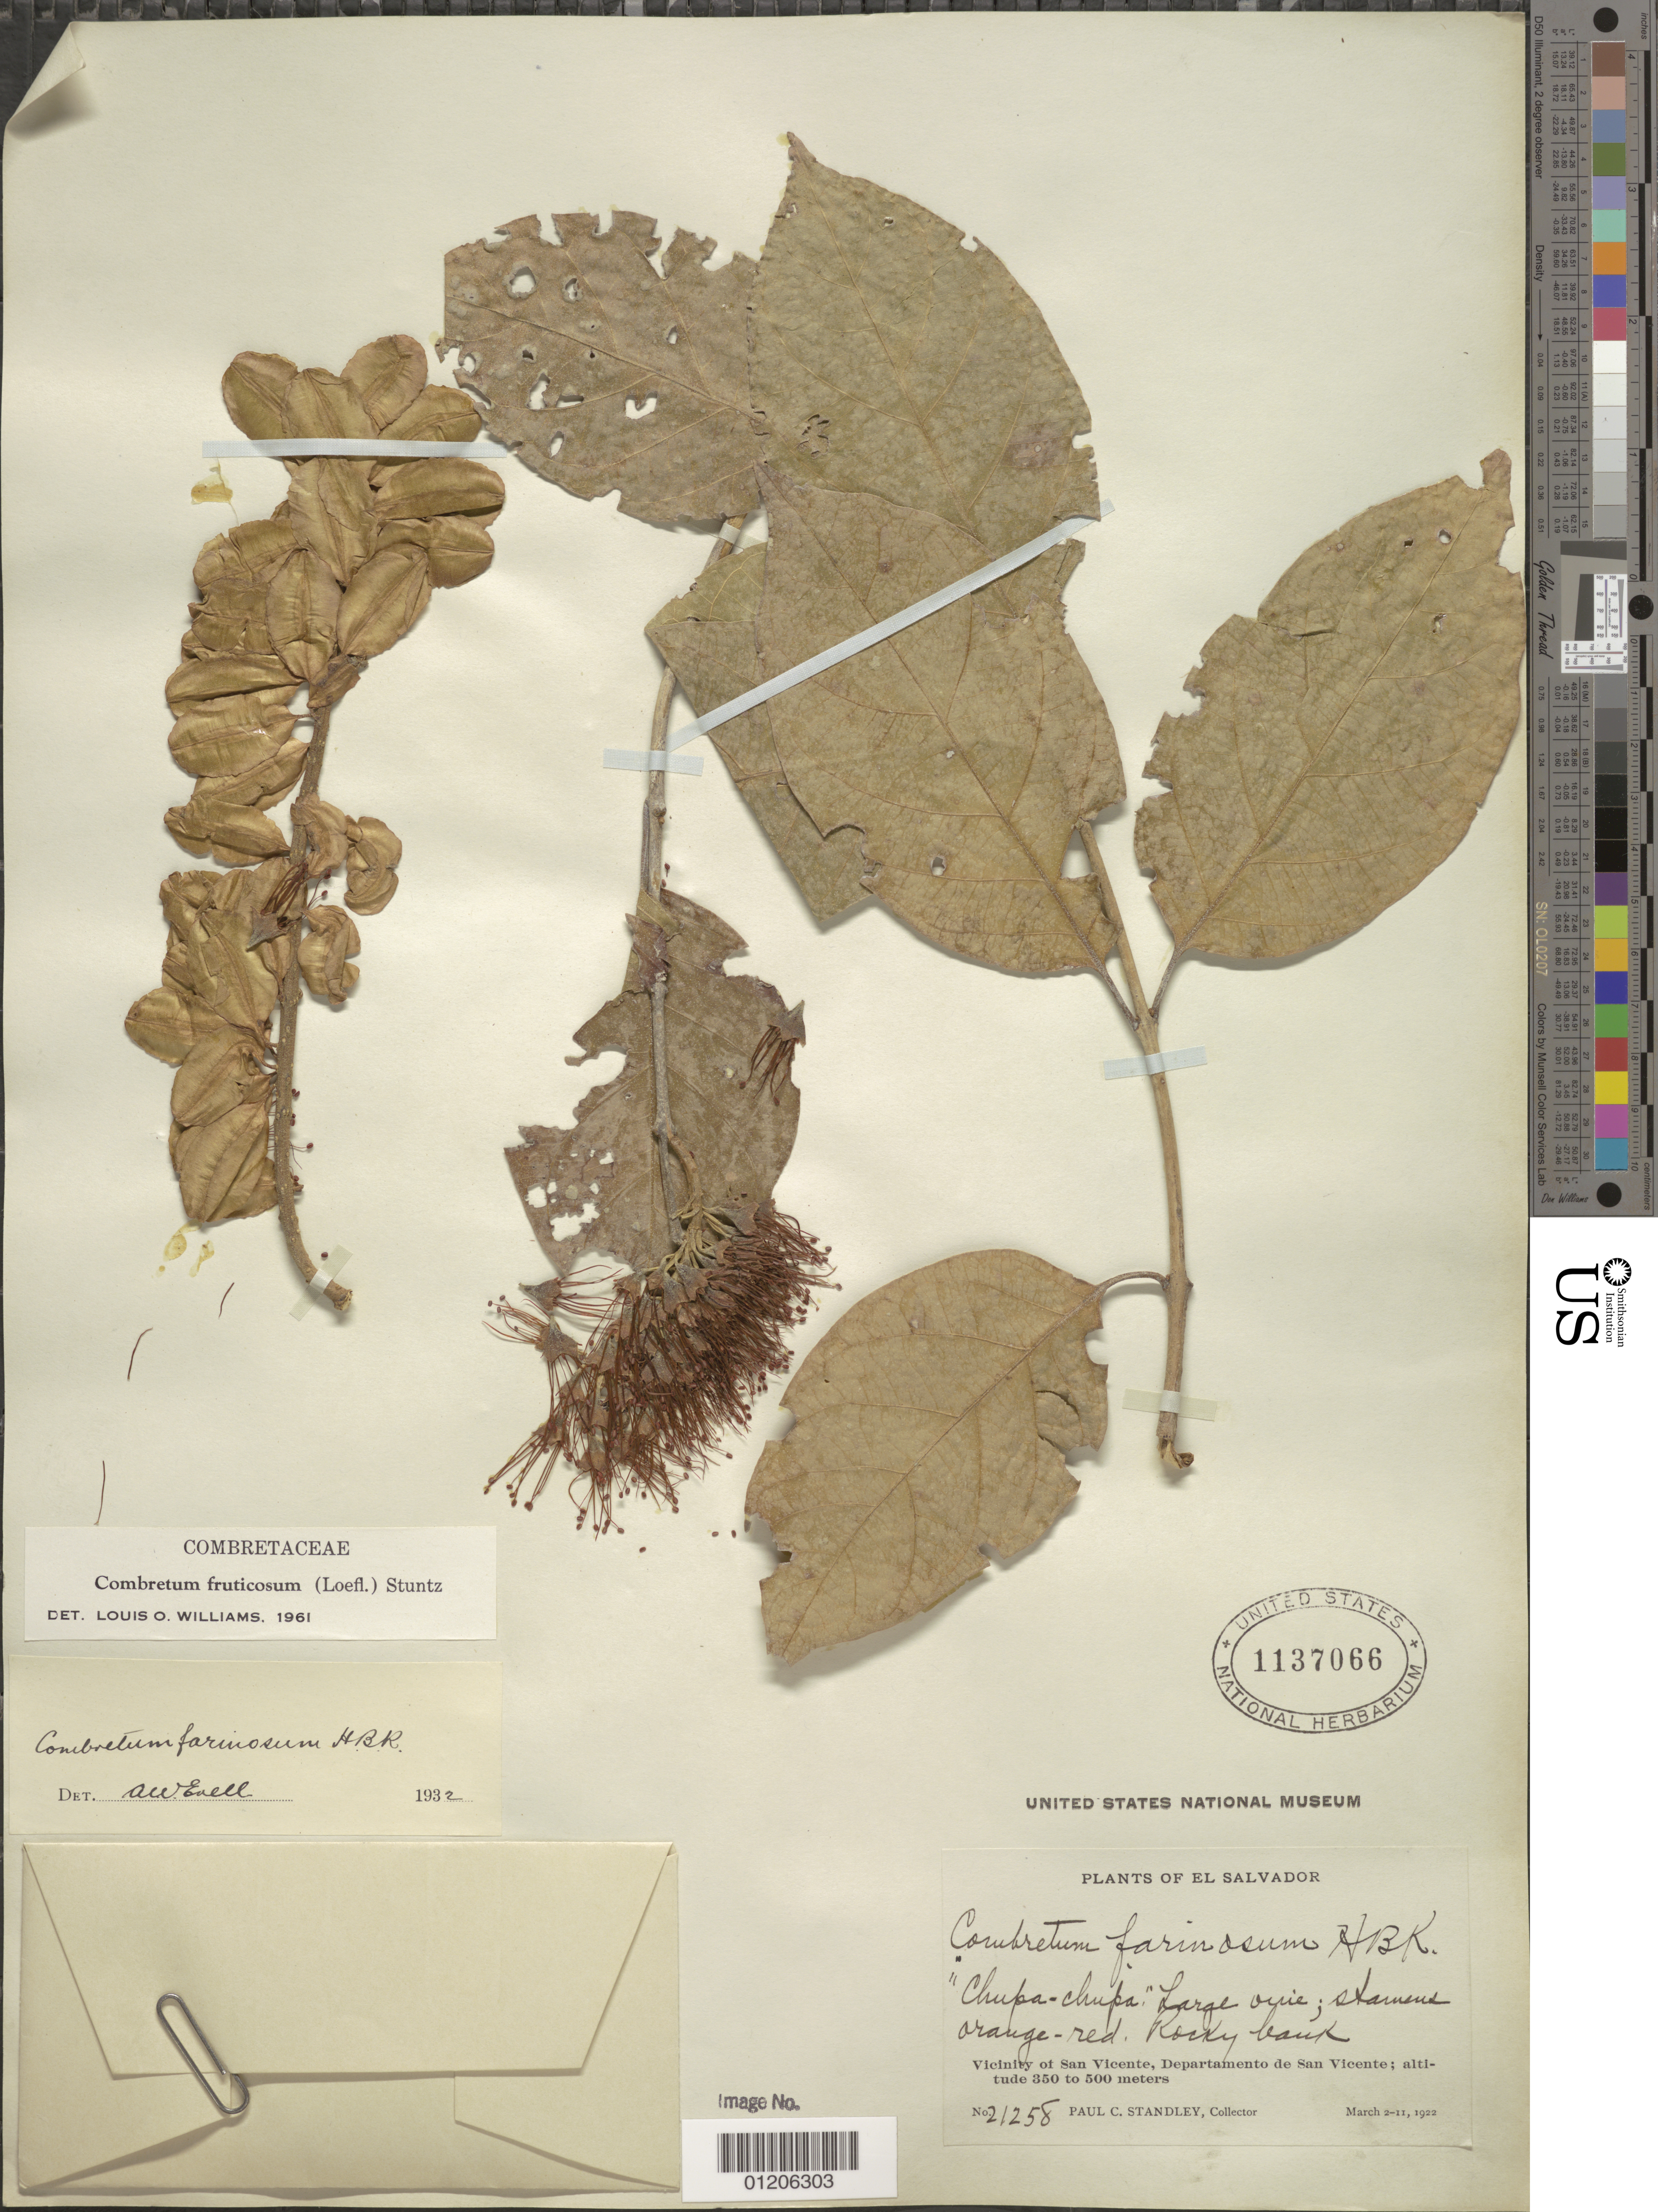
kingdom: Plantae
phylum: Tracheophyta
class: Magnoliopsida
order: Myrtales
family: Combretaceae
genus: Combretum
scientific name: Combretum fruticosum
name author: (Loefl.) Stuntz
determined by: Williams, Louis O.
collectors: P. C. Standley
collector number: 21258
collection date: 1922-03-02/1922-03-11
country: El Salvador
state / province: San Vincente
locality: Vicinity of San Vicente.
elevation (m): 350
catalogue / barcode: US 1137066